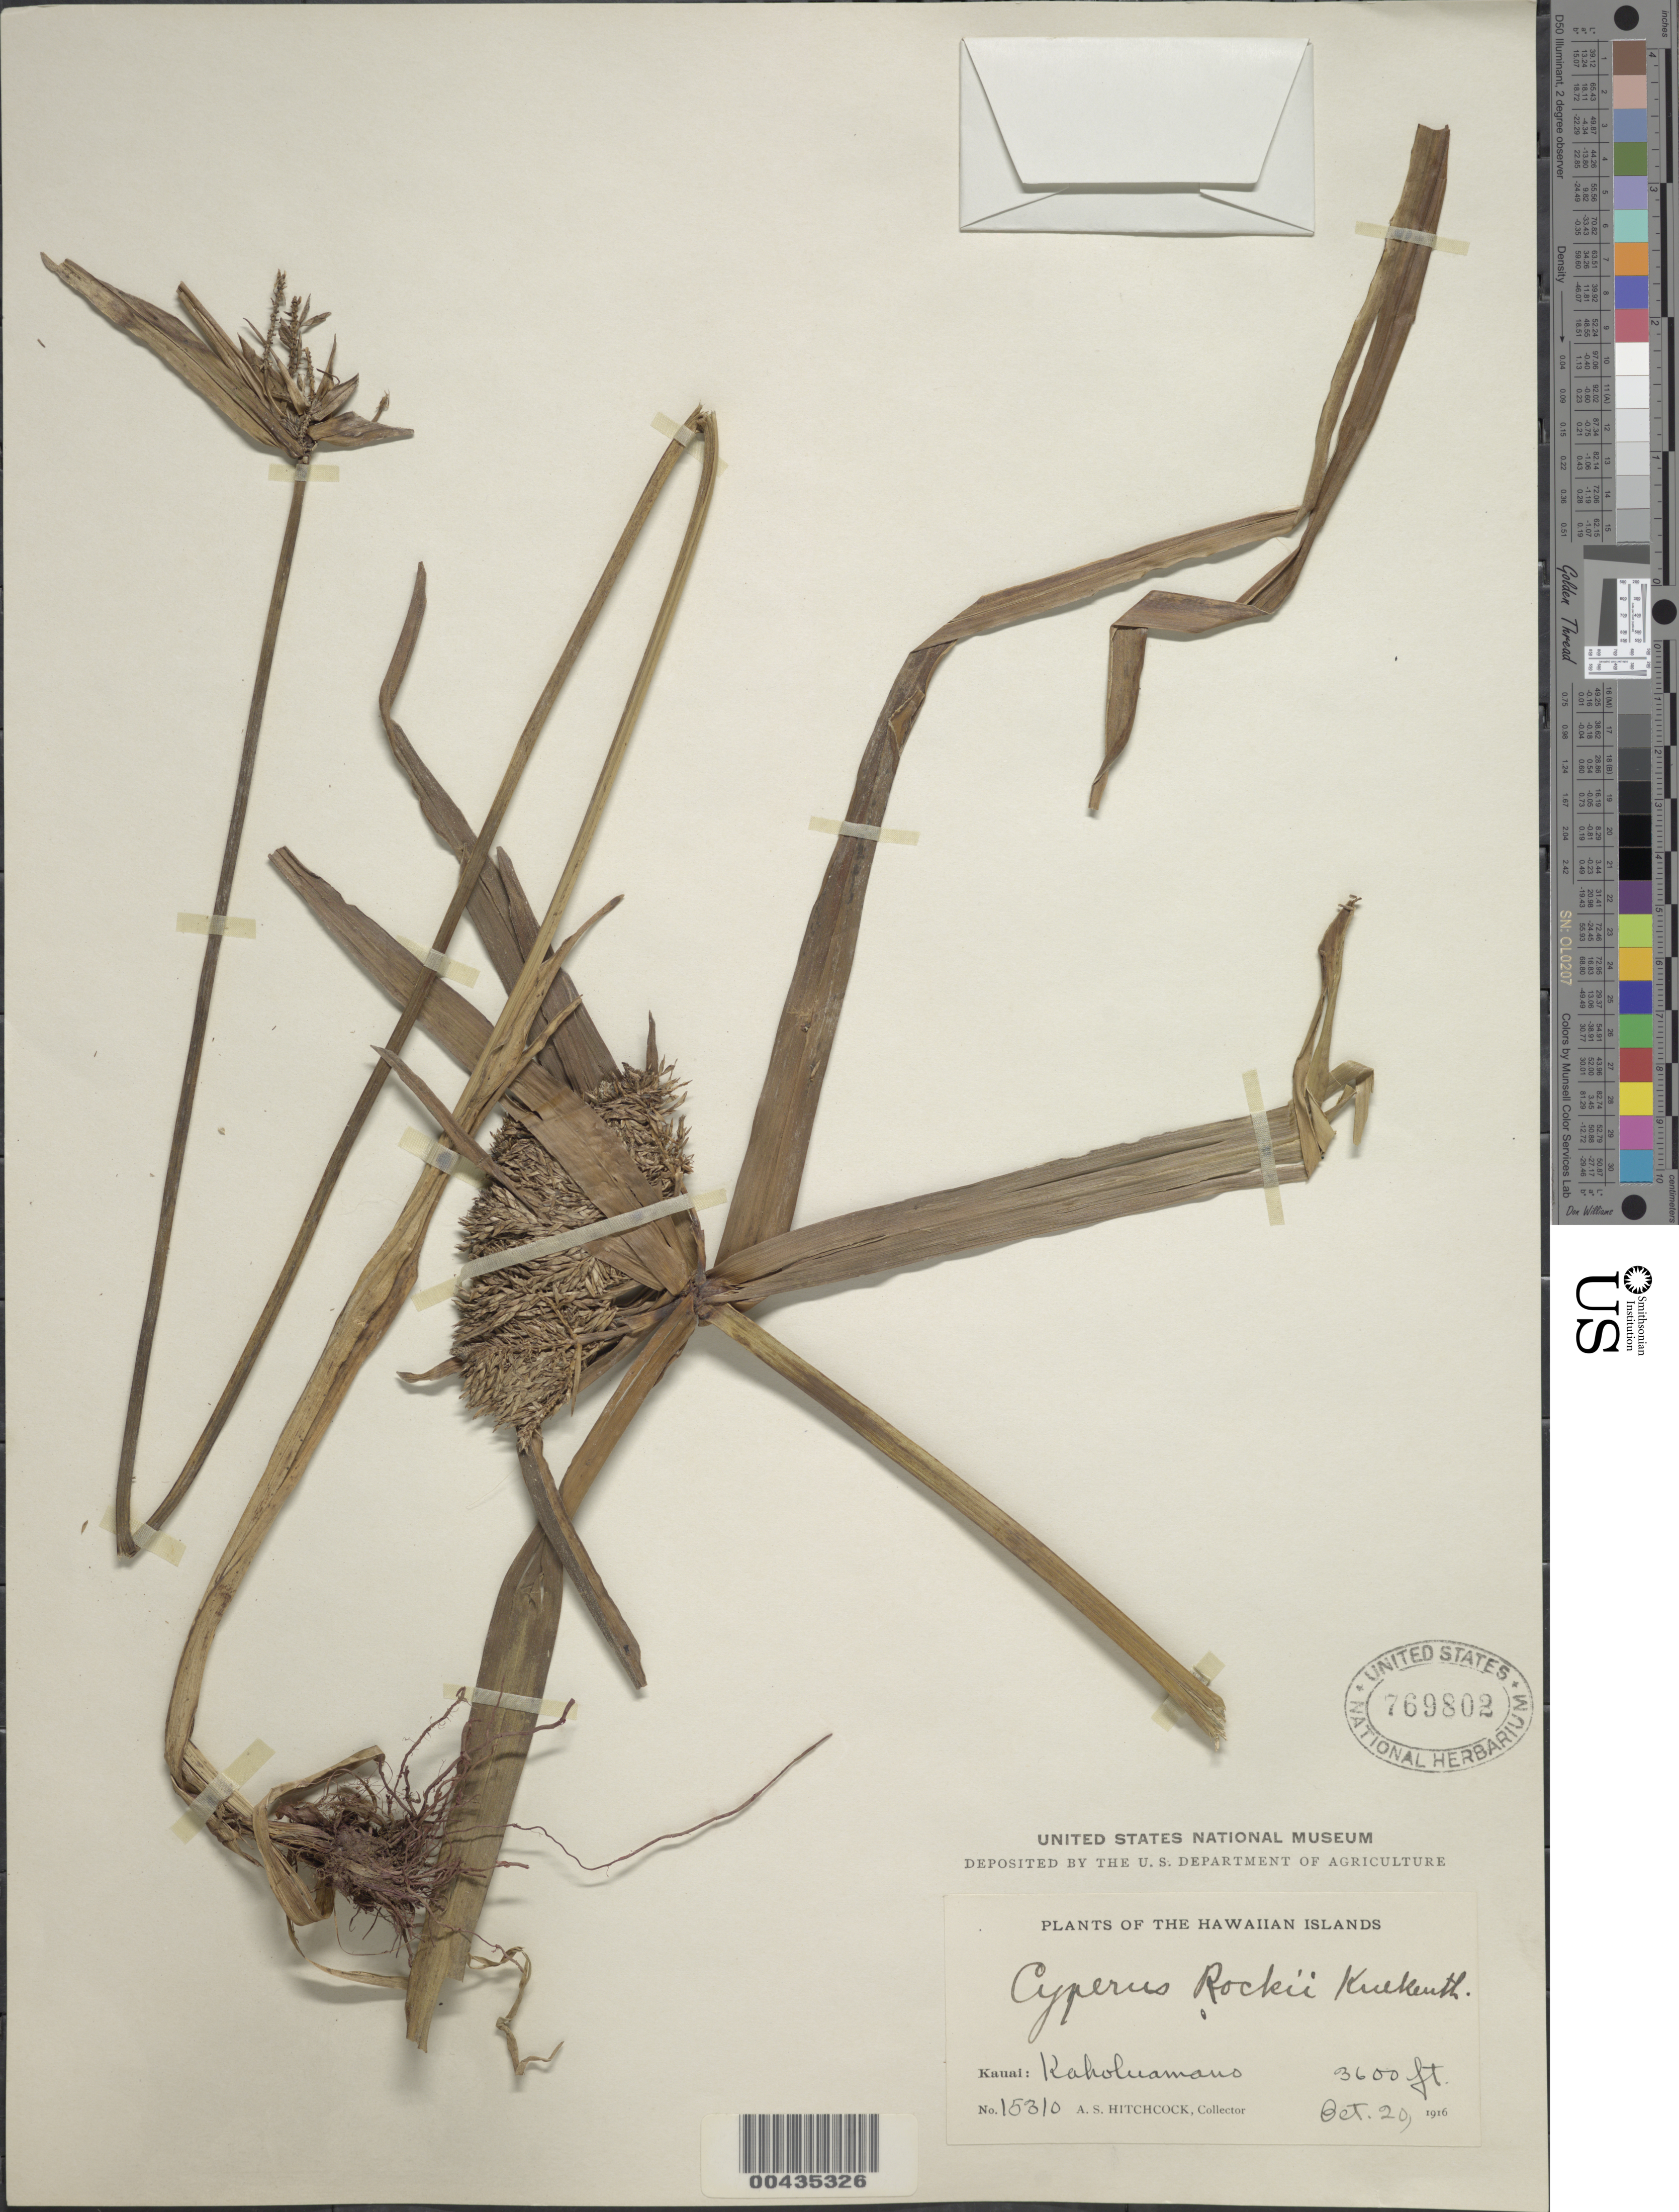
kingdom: Plantae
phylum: Tracheophyta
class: Liliopsida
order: Poales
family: Cyperaceae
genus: Cyperus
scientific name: Cyperus rockii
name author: Kük.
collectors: A. S. Hitchcock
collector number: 15310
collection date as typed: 20 Oct 1916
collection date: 1916-10-20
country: United States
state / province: Hawaii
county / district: Kauai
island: Kaua'i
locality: Kauai, Kaholuamano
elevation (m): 1097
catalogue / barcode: US 769802